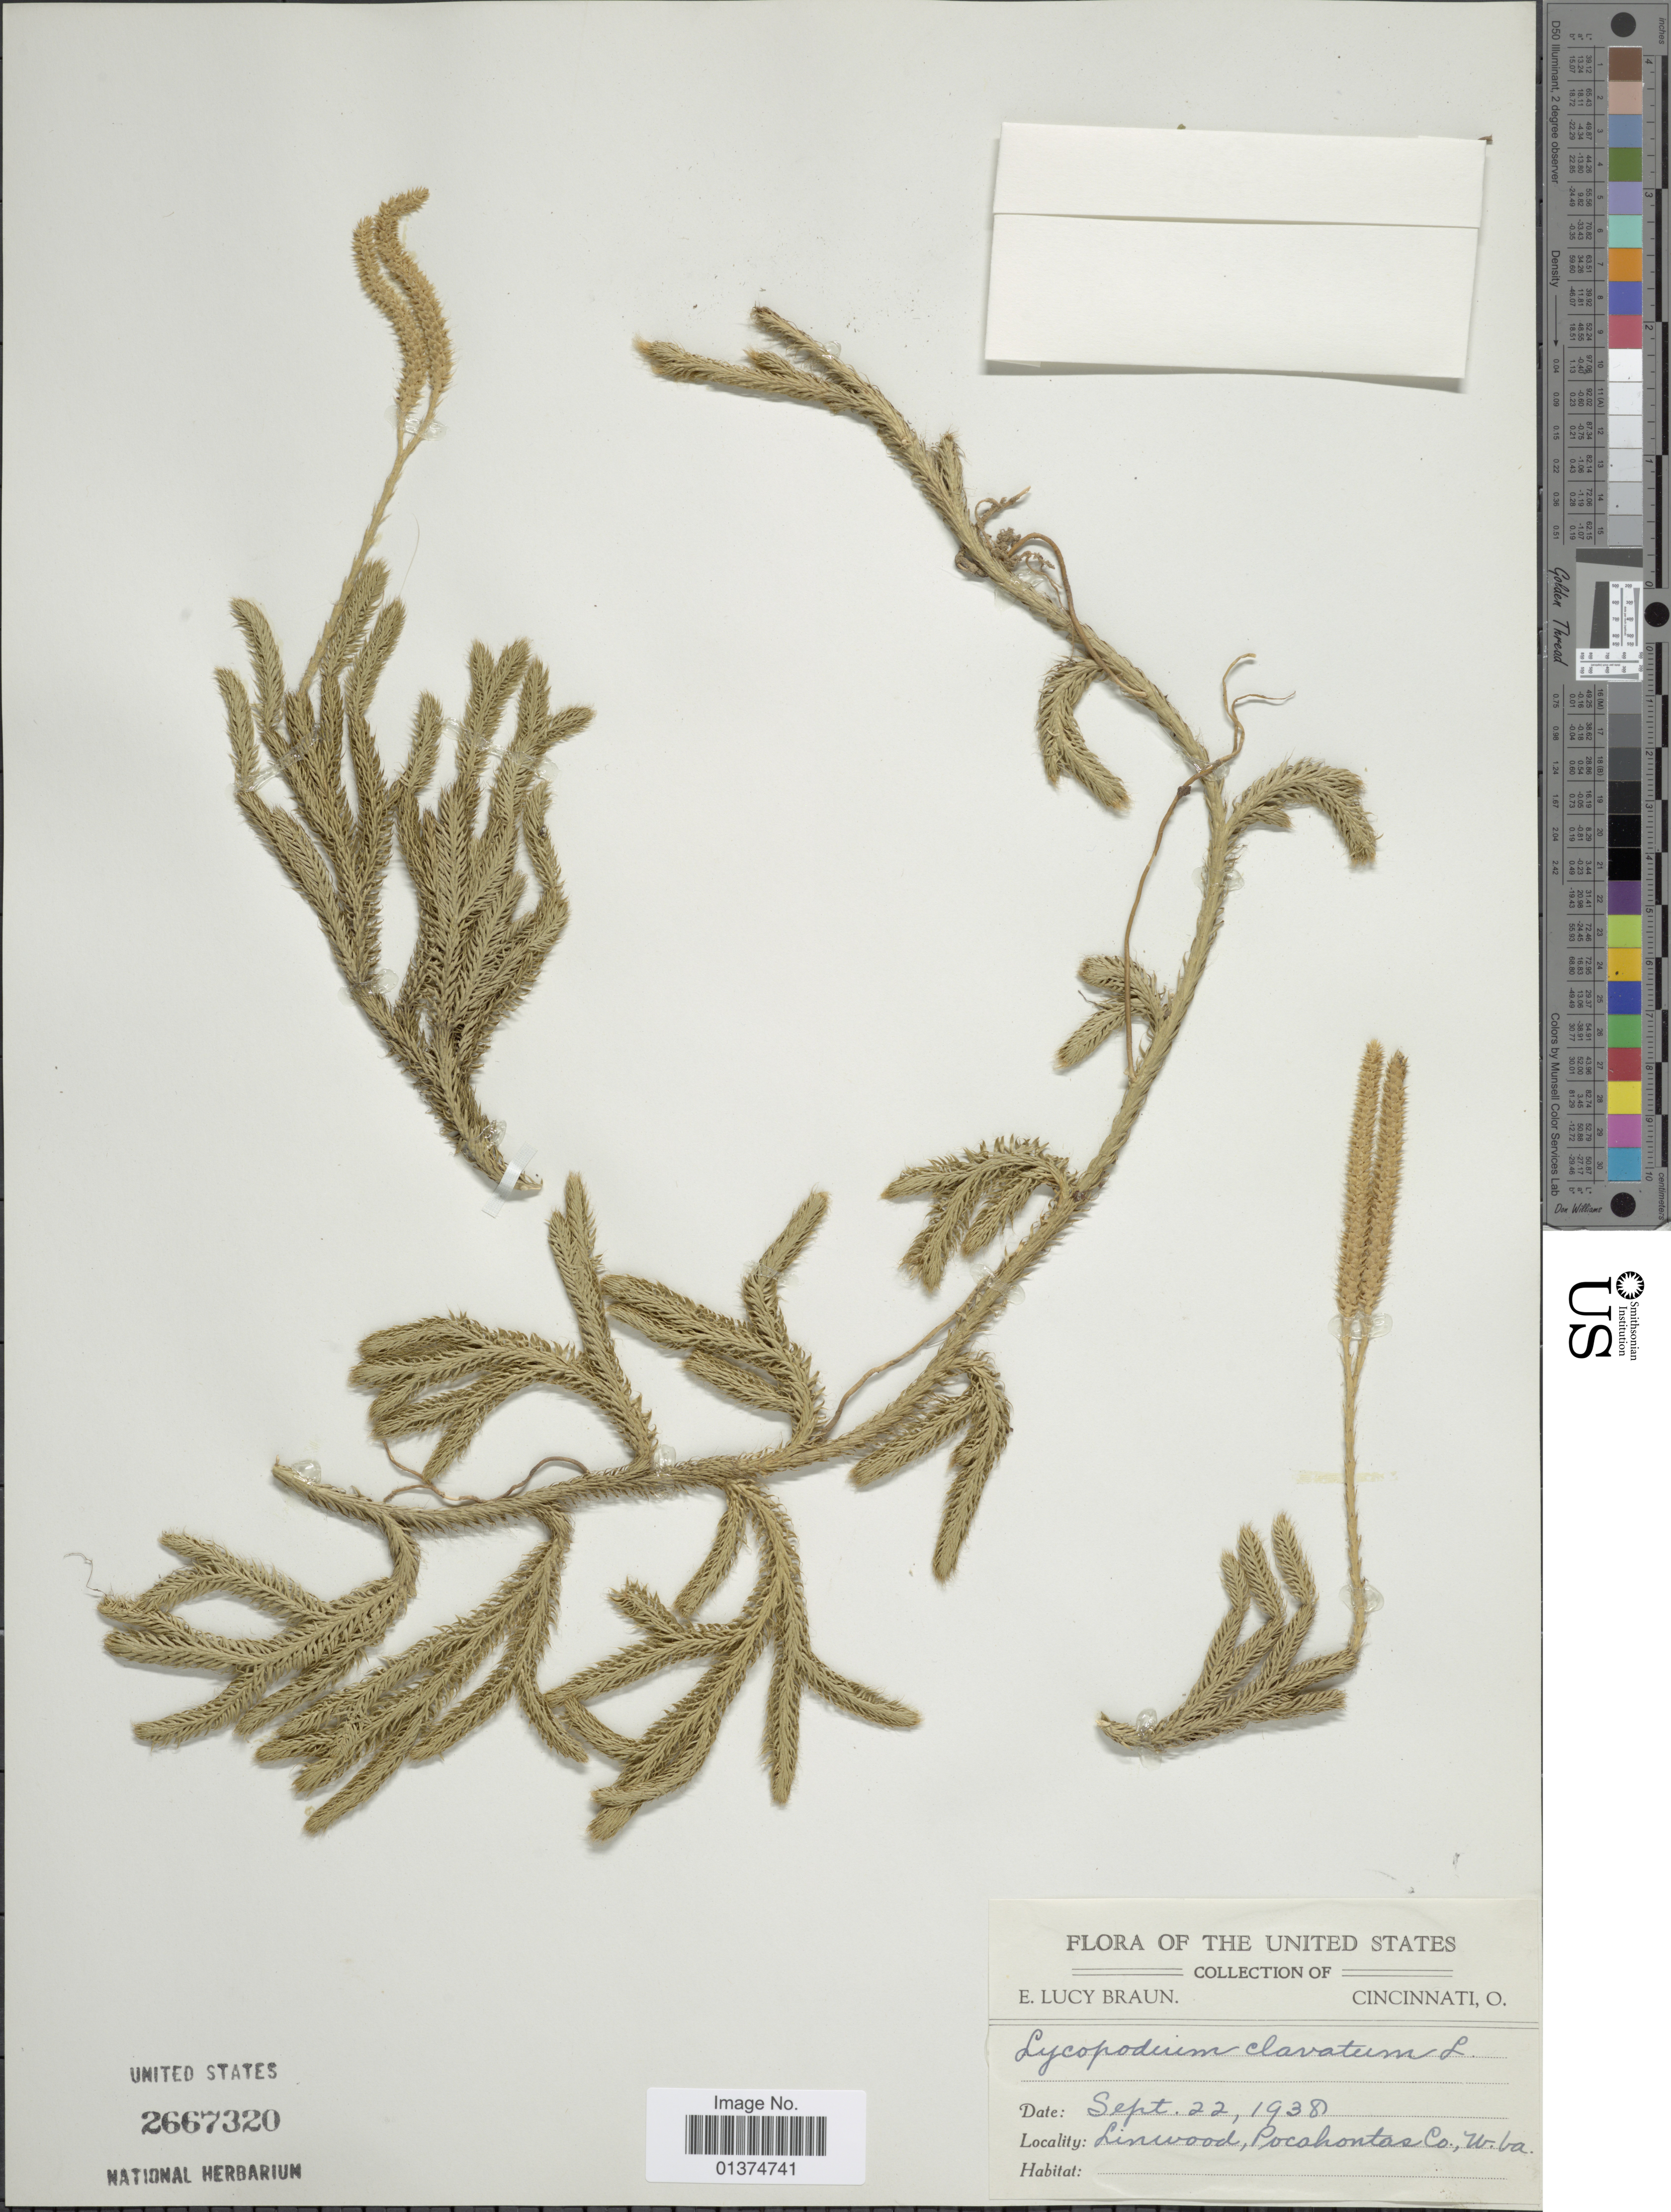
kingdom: Plantae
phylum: Tracheophyta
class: Lycopodiopsida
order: Lycopodiales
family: Lycopodiaceae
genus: Lycopodium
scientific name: Lycopodium clavatum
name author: L.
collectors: E. L. Braun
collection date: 1938-09-22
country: United States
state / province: West Virginia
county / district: Pocahontas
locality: Cincinnati, O. Linwood, Pocahontas Co.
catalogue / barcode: US 2667320